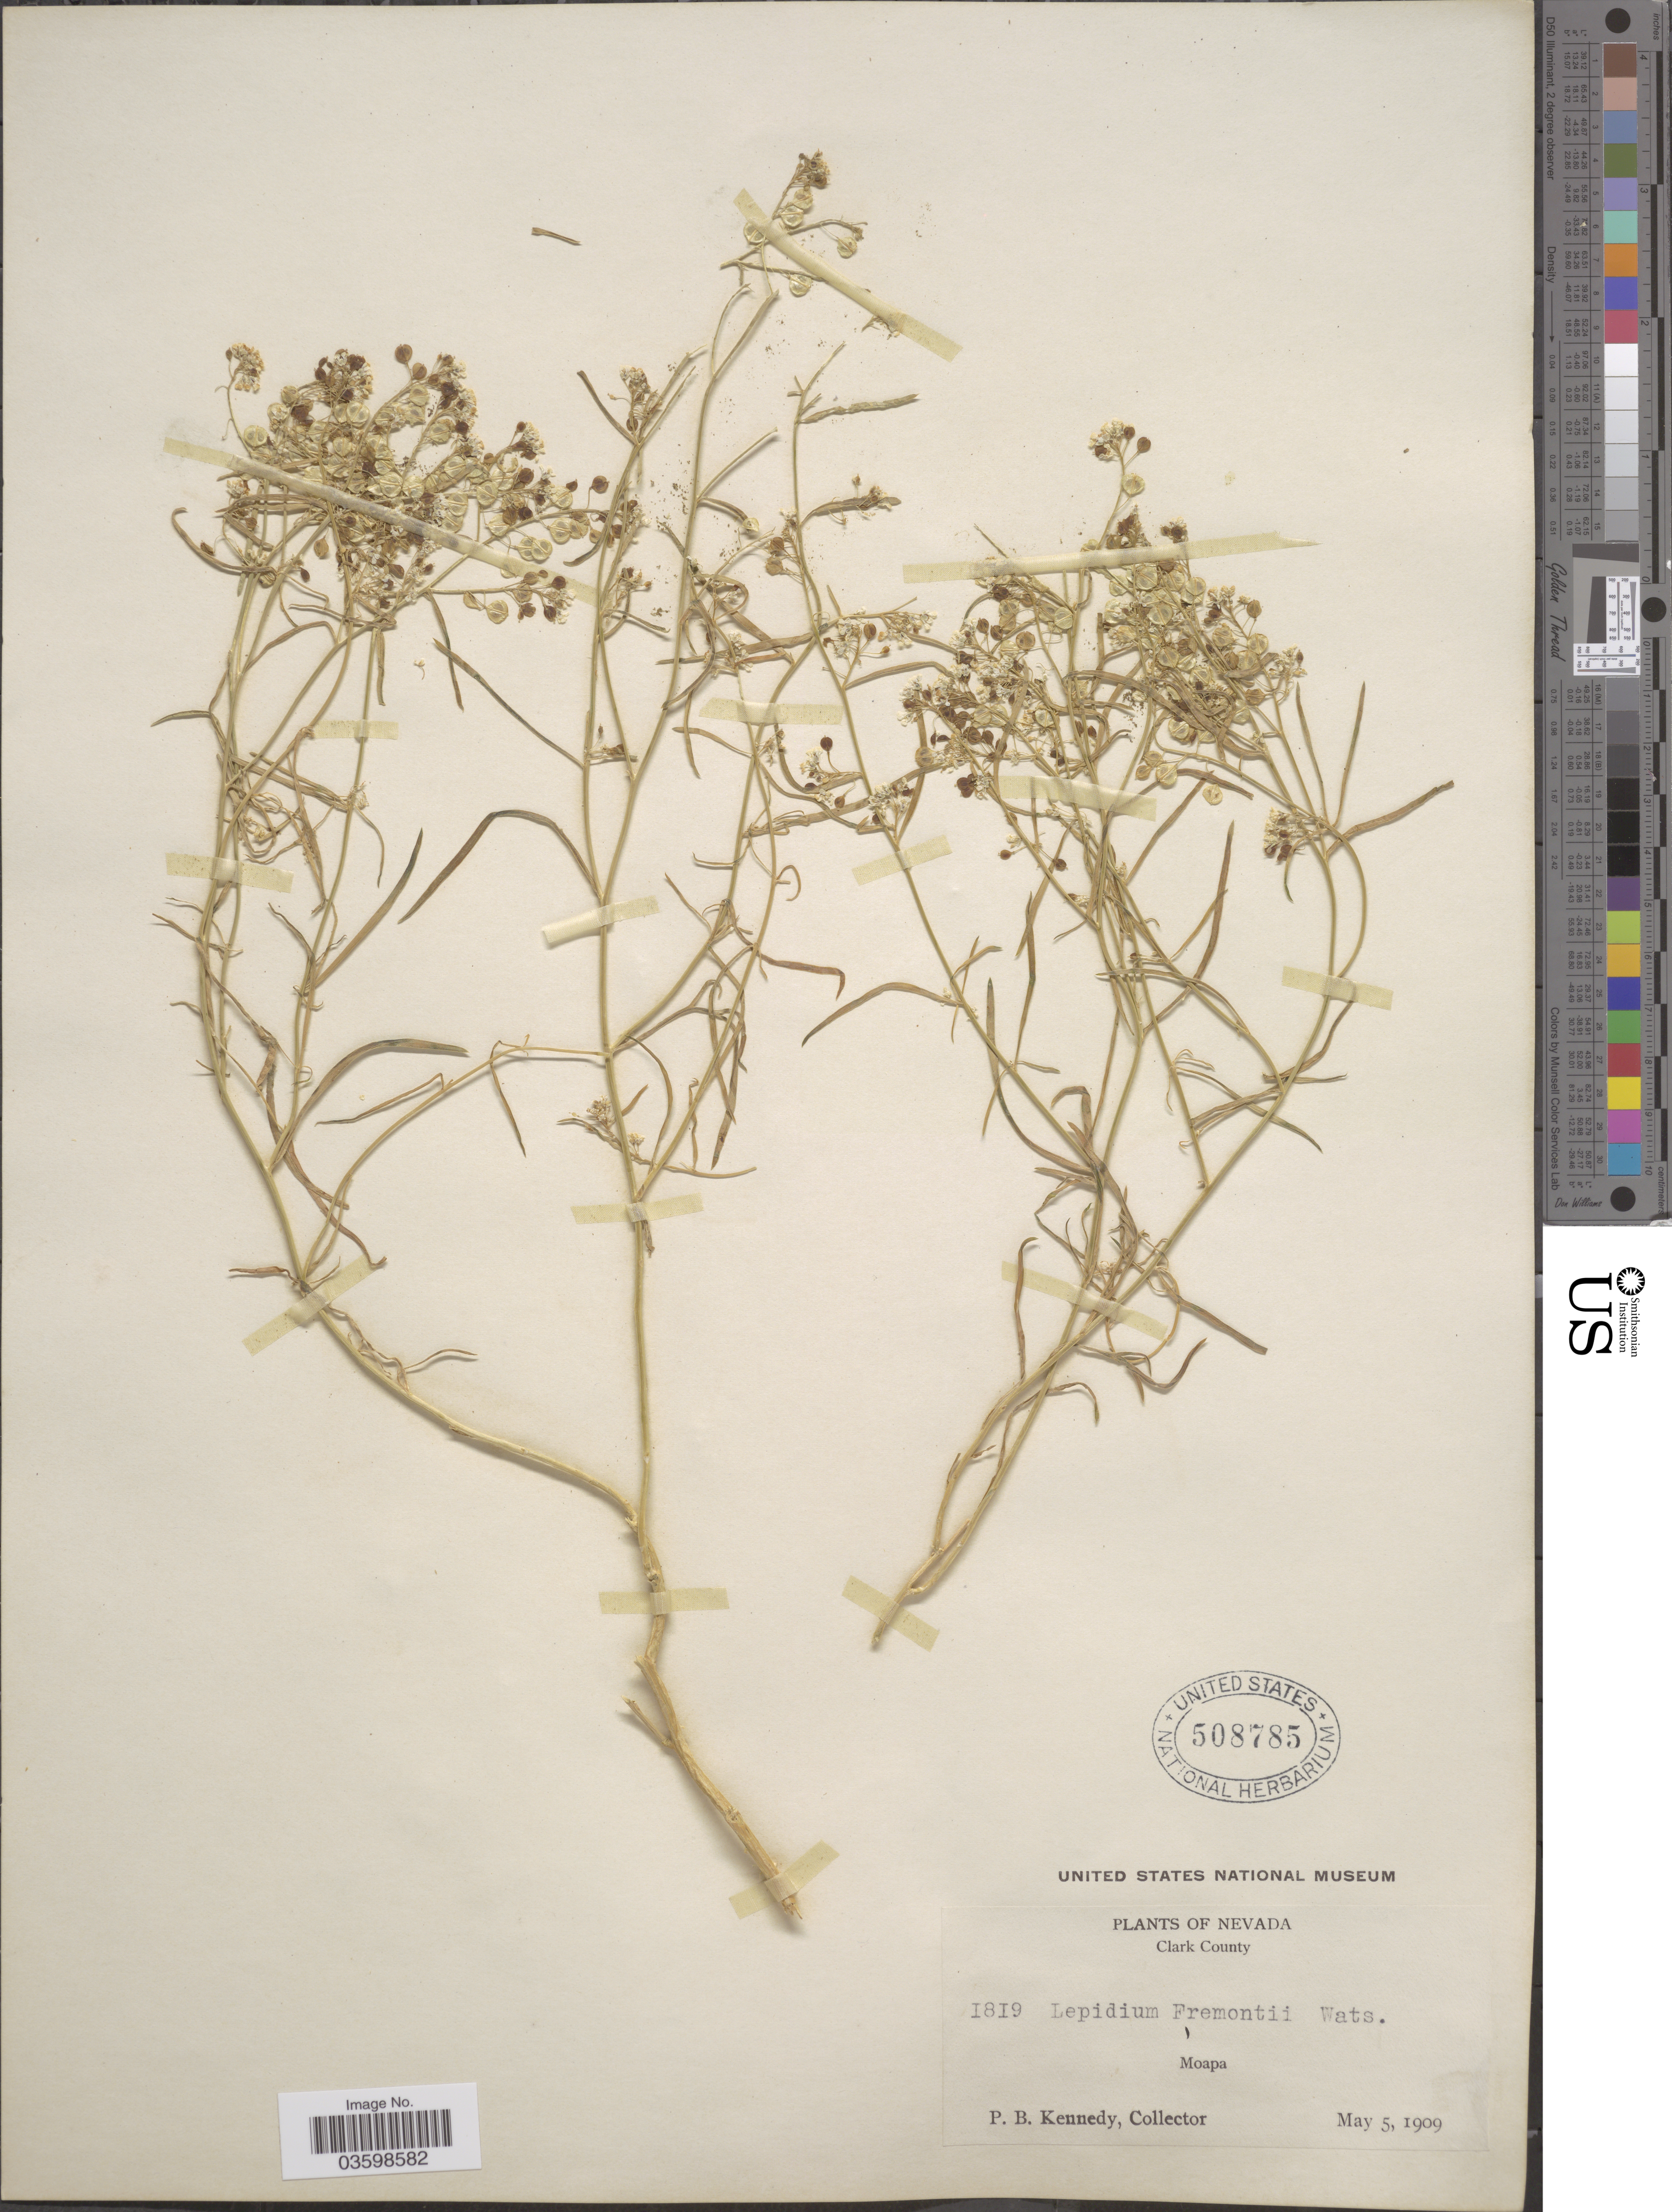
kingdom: Plantae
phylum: Tracheophyta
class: Magnoliopsida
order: Brassicales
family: Brassicaceae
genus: Lepidium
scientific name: Lepidium fremontii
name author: S. Watson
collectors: P. B. Kennedy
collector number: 1819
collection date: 1909-05-05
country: United States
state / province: Nevada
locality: Clark County. Moapa.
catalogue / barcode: US 508785